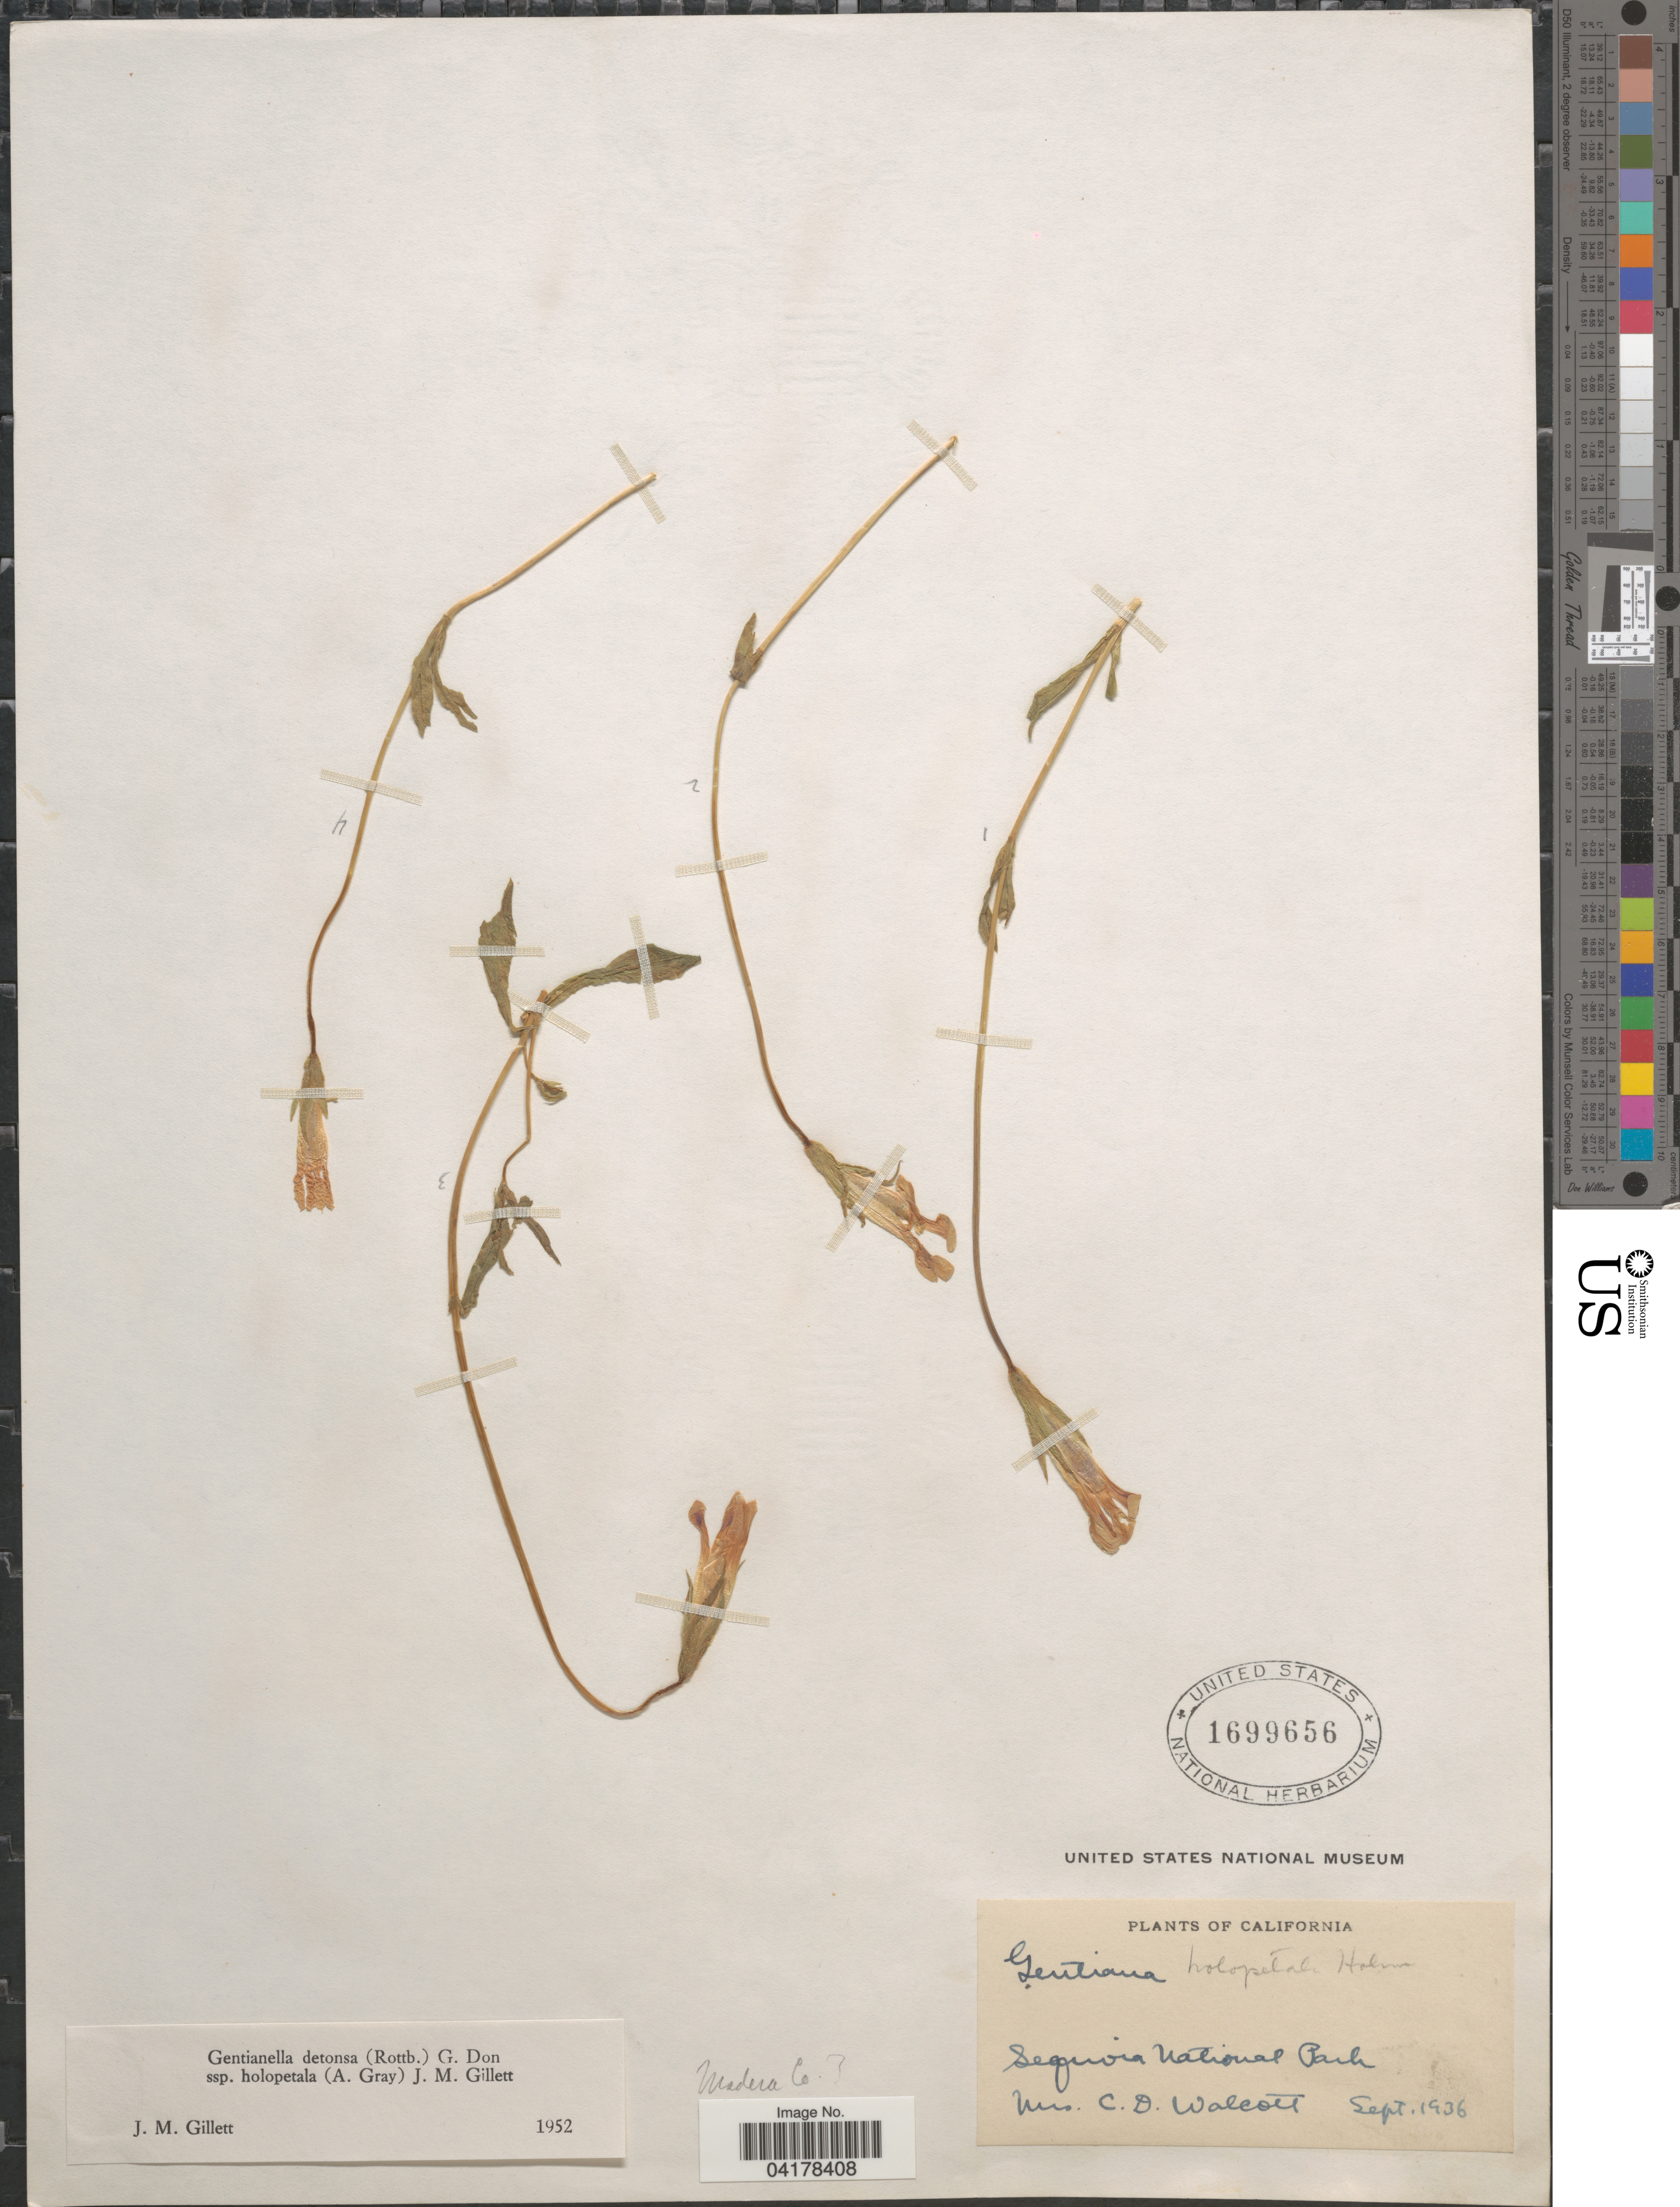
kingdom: Plantae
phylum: Tracheophyta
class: Magnoliopsida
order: Gentianales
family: Gentianaceae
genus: Gentianella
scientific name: Gentianella detonsa subsp. holopetala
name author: (A. Gray) J.M. Gillett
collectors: C. Walcott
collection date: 1936-09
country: United States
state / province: California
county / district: Madera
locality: Madera Co. Sequoia National Park.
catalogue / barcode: US 1699656